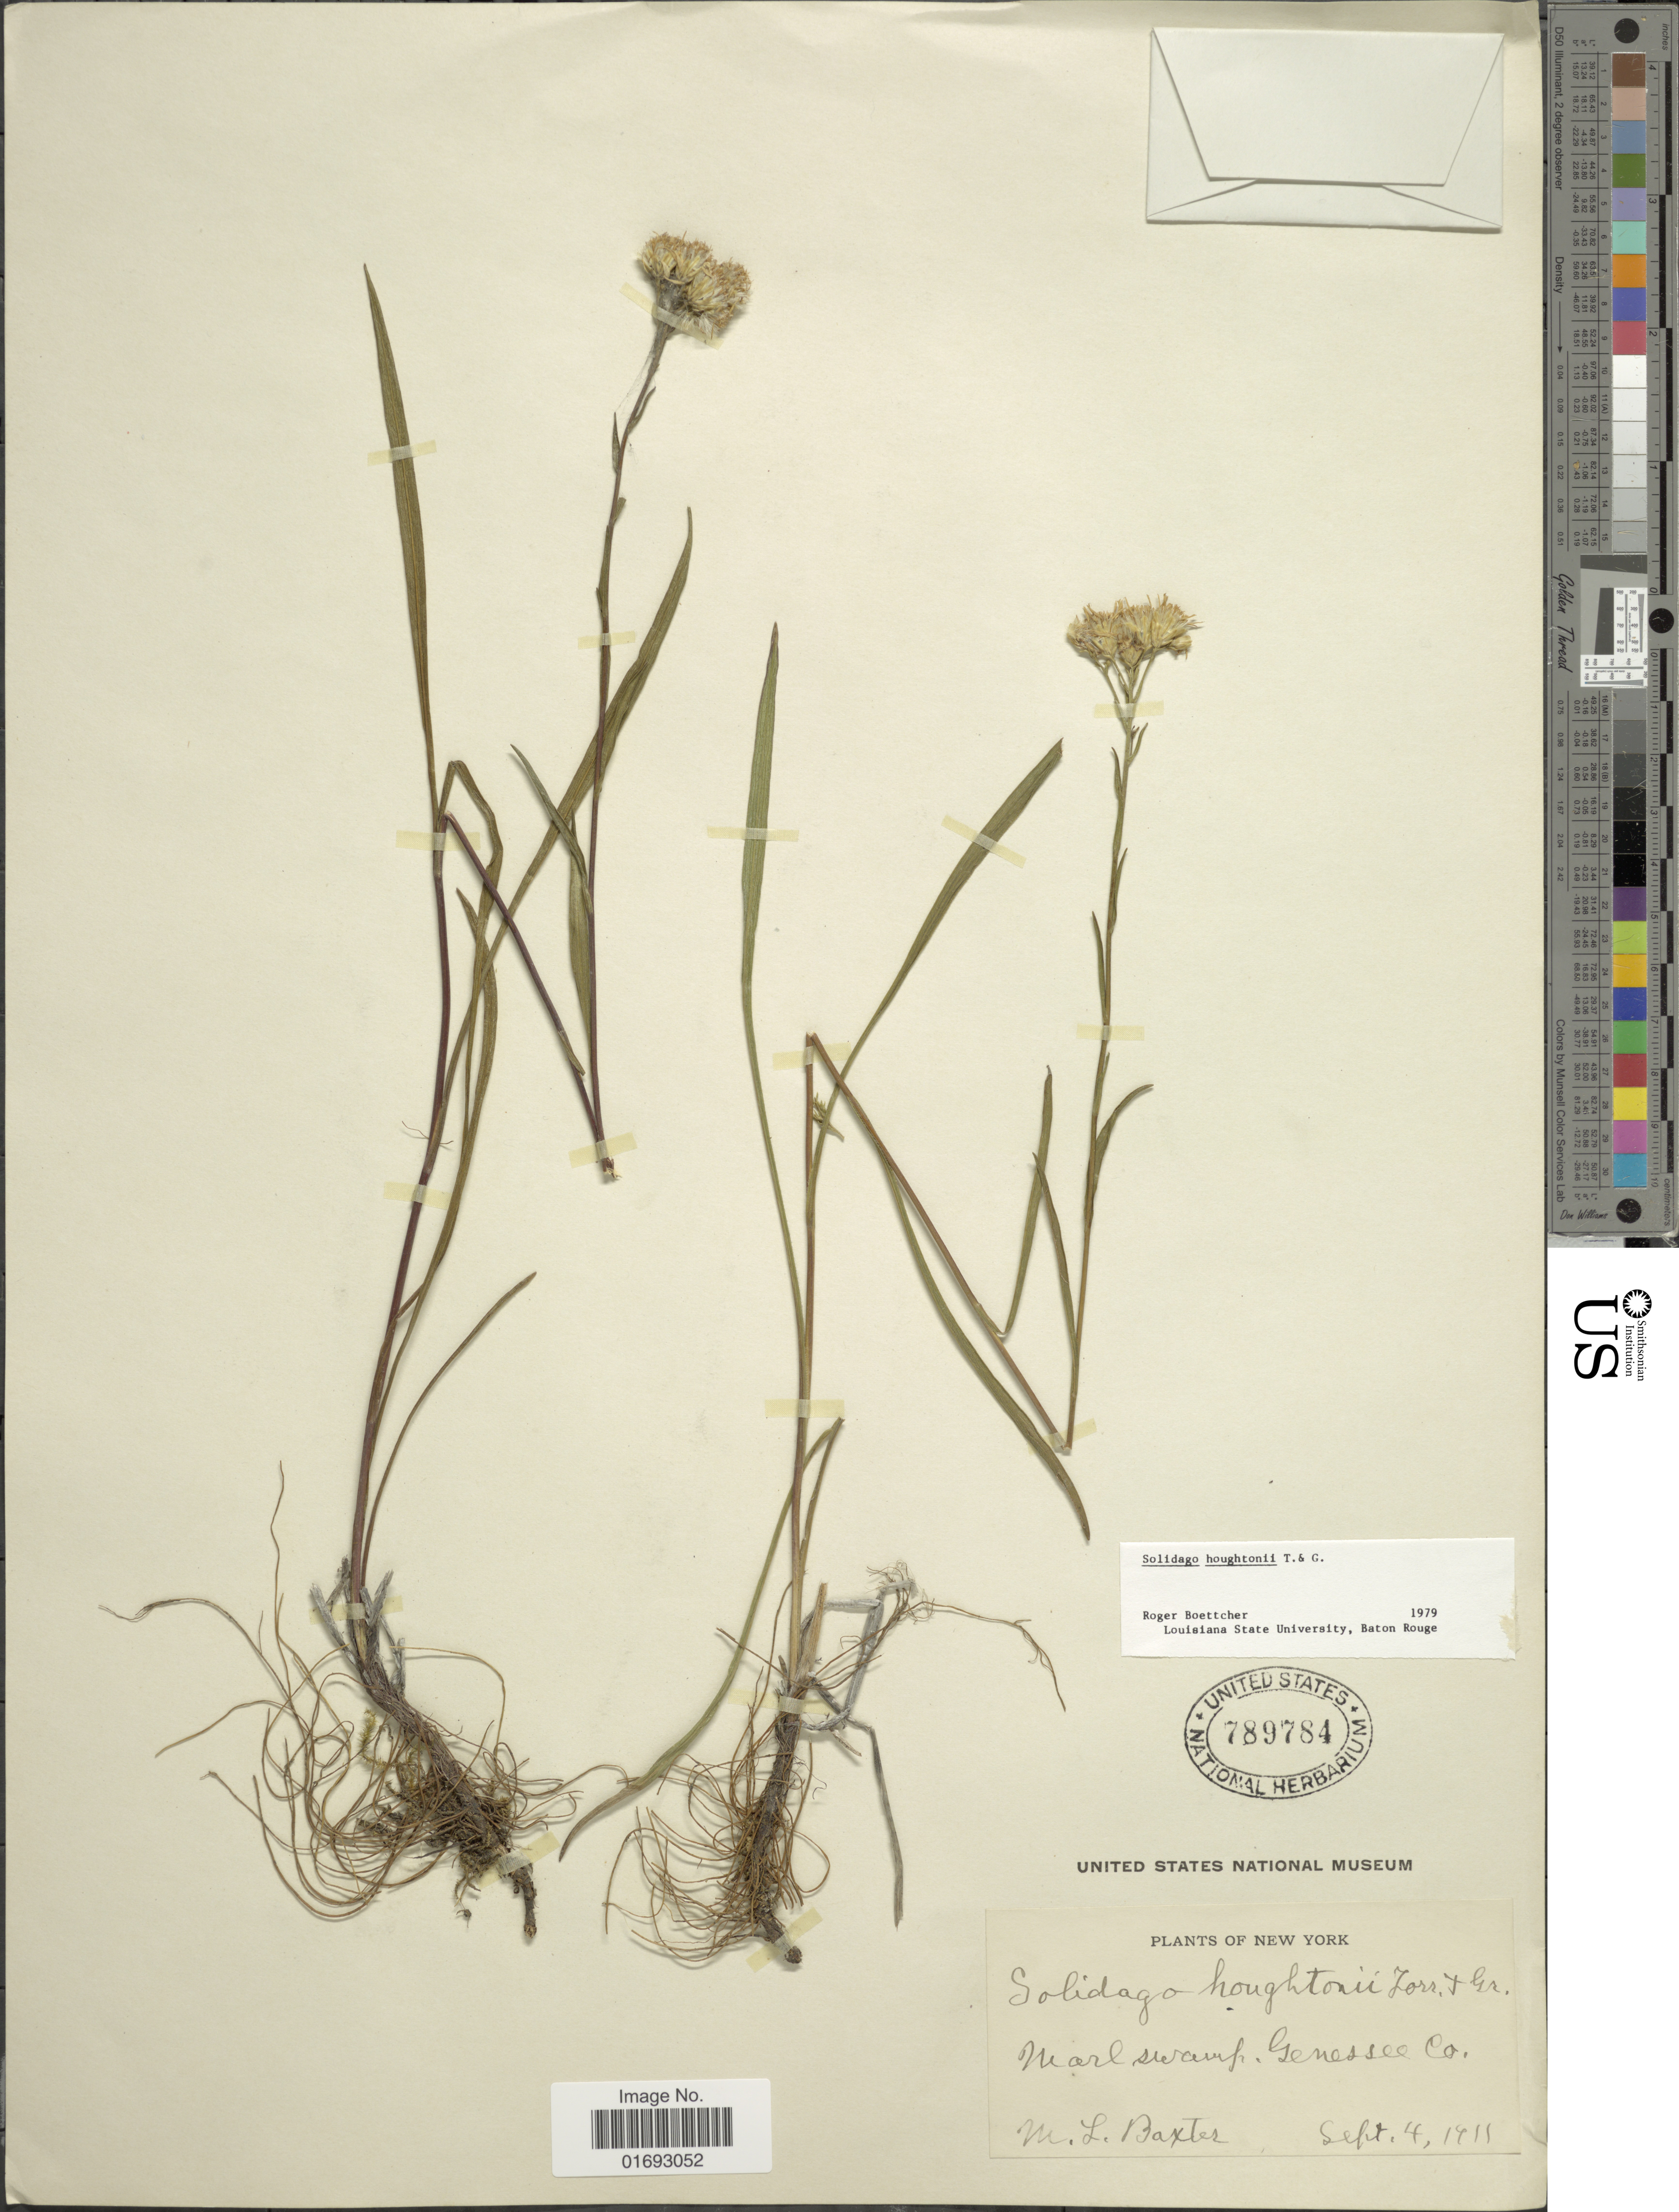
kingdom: Plantae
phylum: Tracheophyta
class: Magnoliopsida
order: Asterales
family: Asteraceae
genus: Oligoneuron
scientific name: Oligoneuron houghtonii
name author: (Torr. & A. Gray) G.L. Nesom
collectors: M. Baxter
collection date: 1911-09-04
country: United States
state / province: New York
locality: Near swamp, Genessee Co.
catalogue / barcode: US 789784